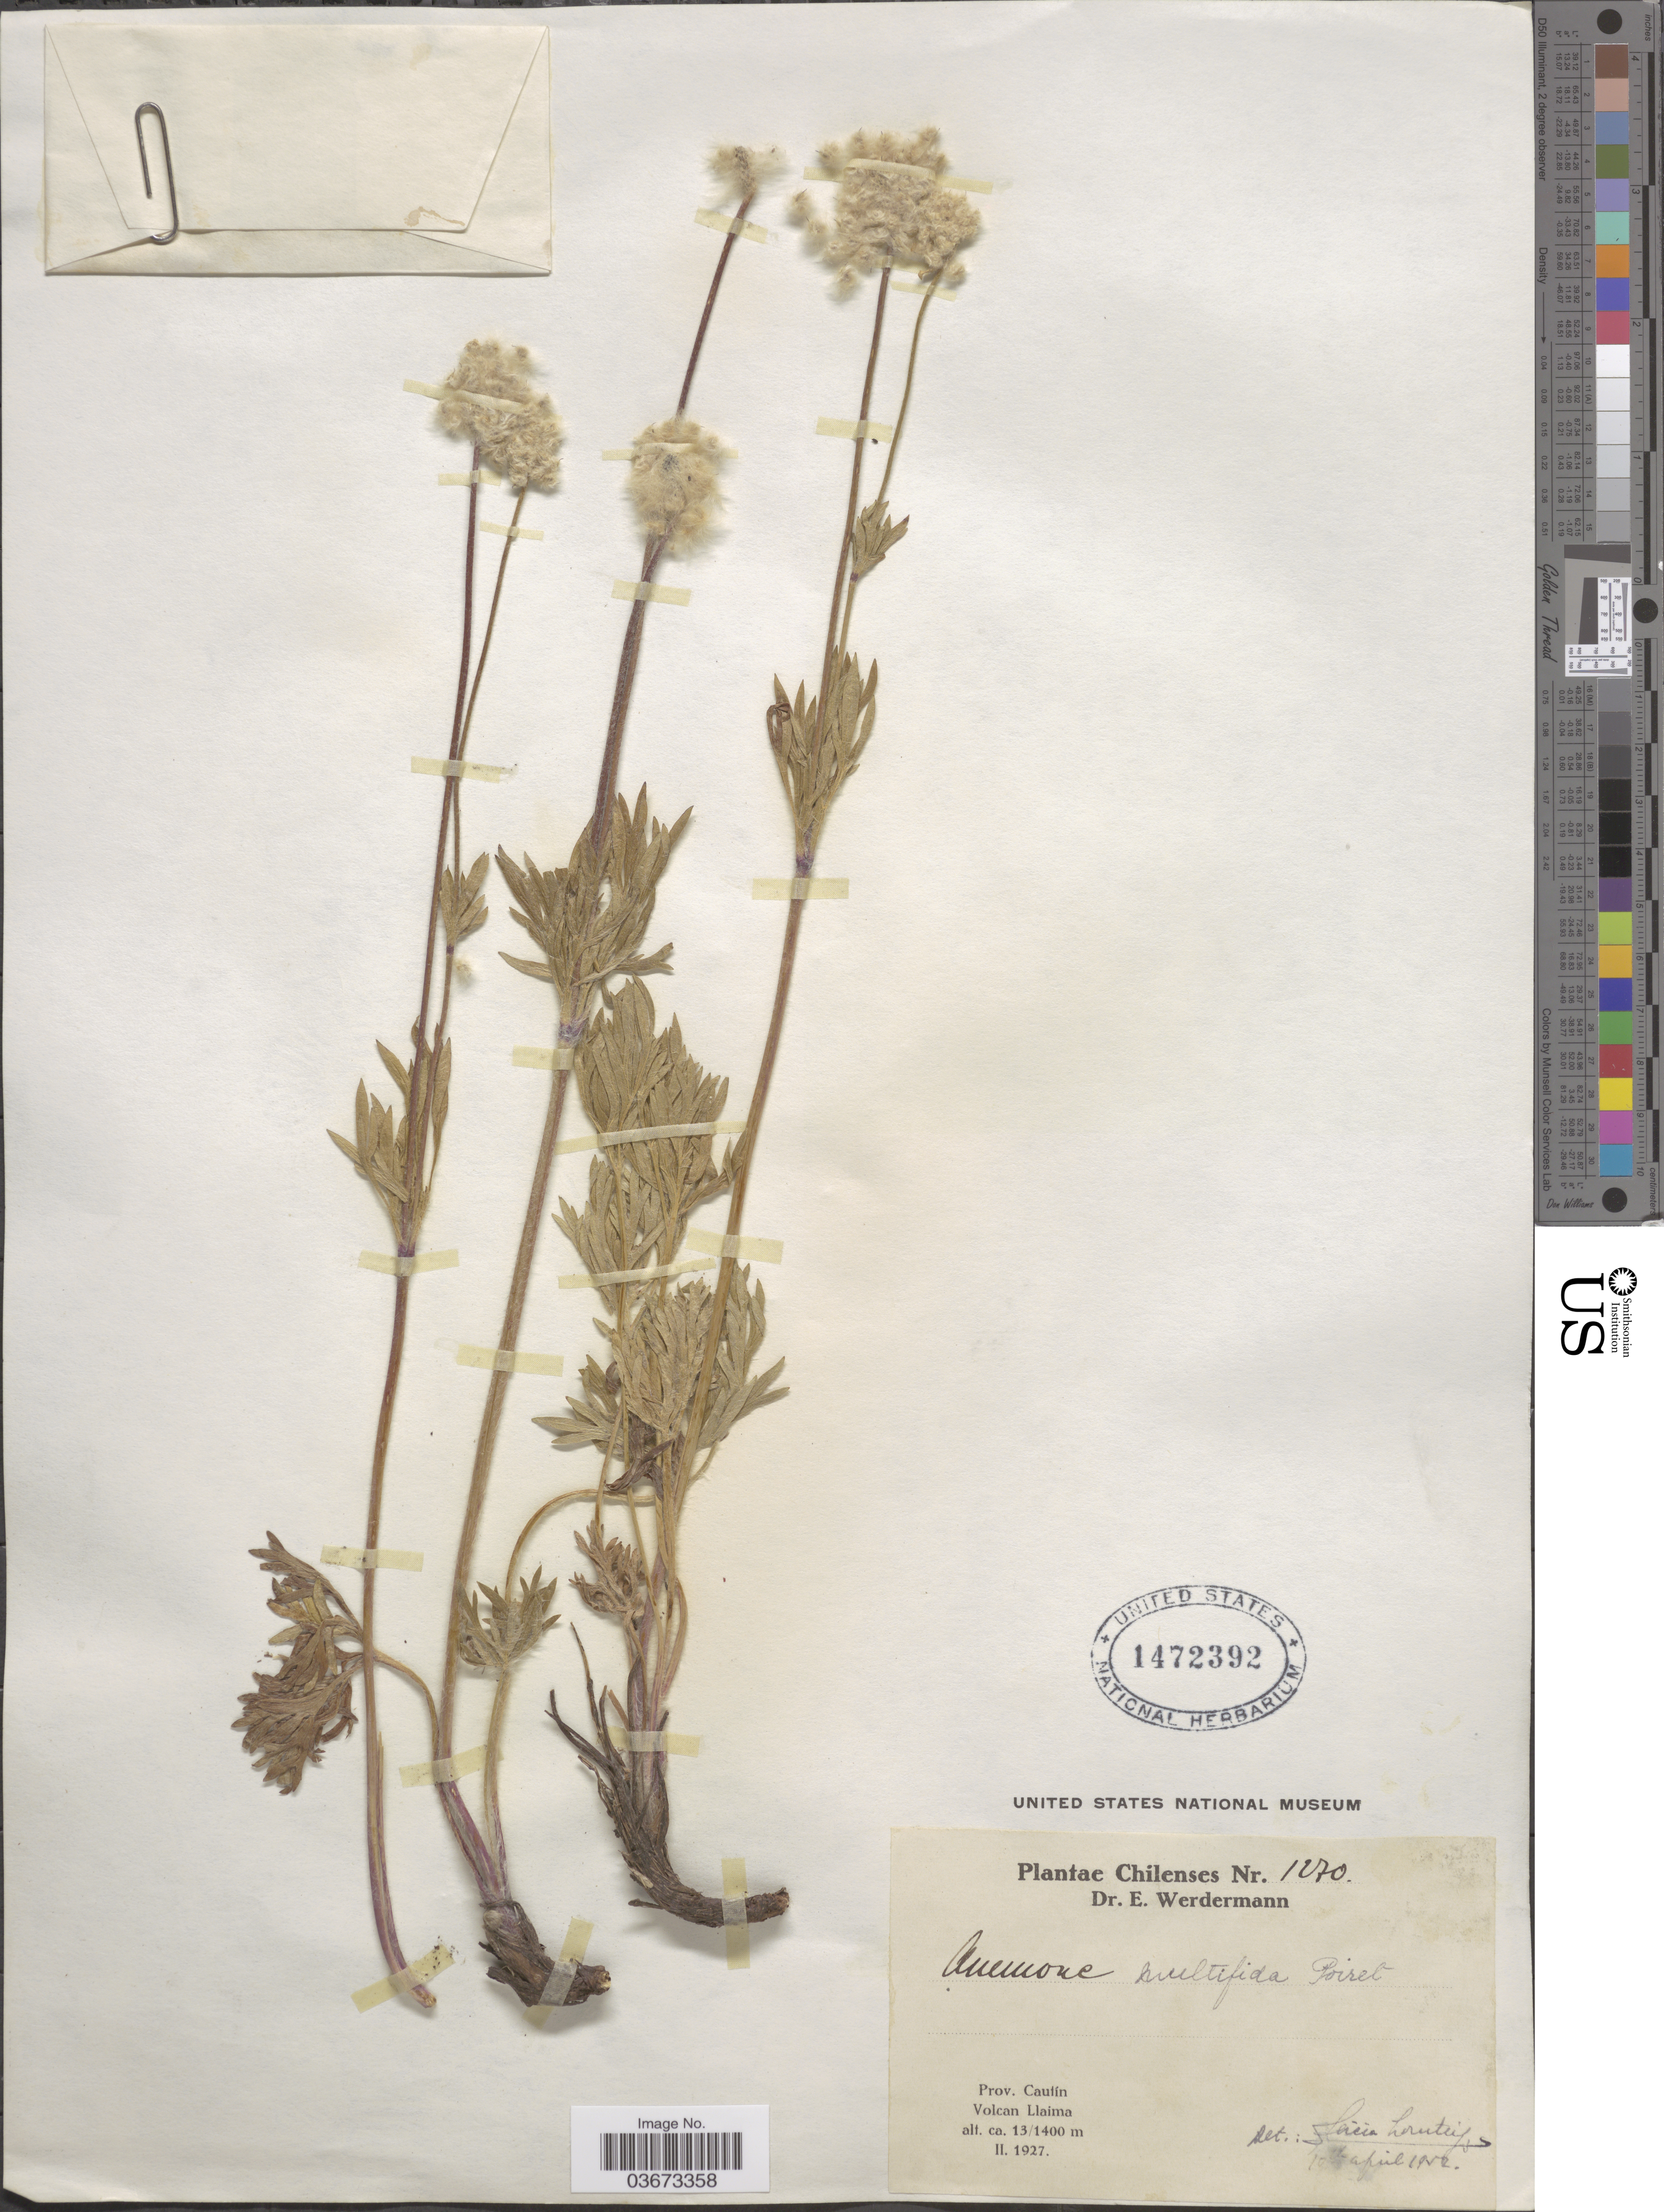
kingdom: Plantae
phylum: Tracheophyta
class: Magnoliopsida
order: Ranunculales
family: Ranunculaceae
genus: Anemone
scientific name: Anemone multifida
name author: Poir.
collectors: E. Werdermann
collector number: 1270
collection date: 1927-02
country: Chile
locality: Prov. Cautín. Volcan Llaima.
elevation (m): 1300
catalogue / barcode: US 1472392